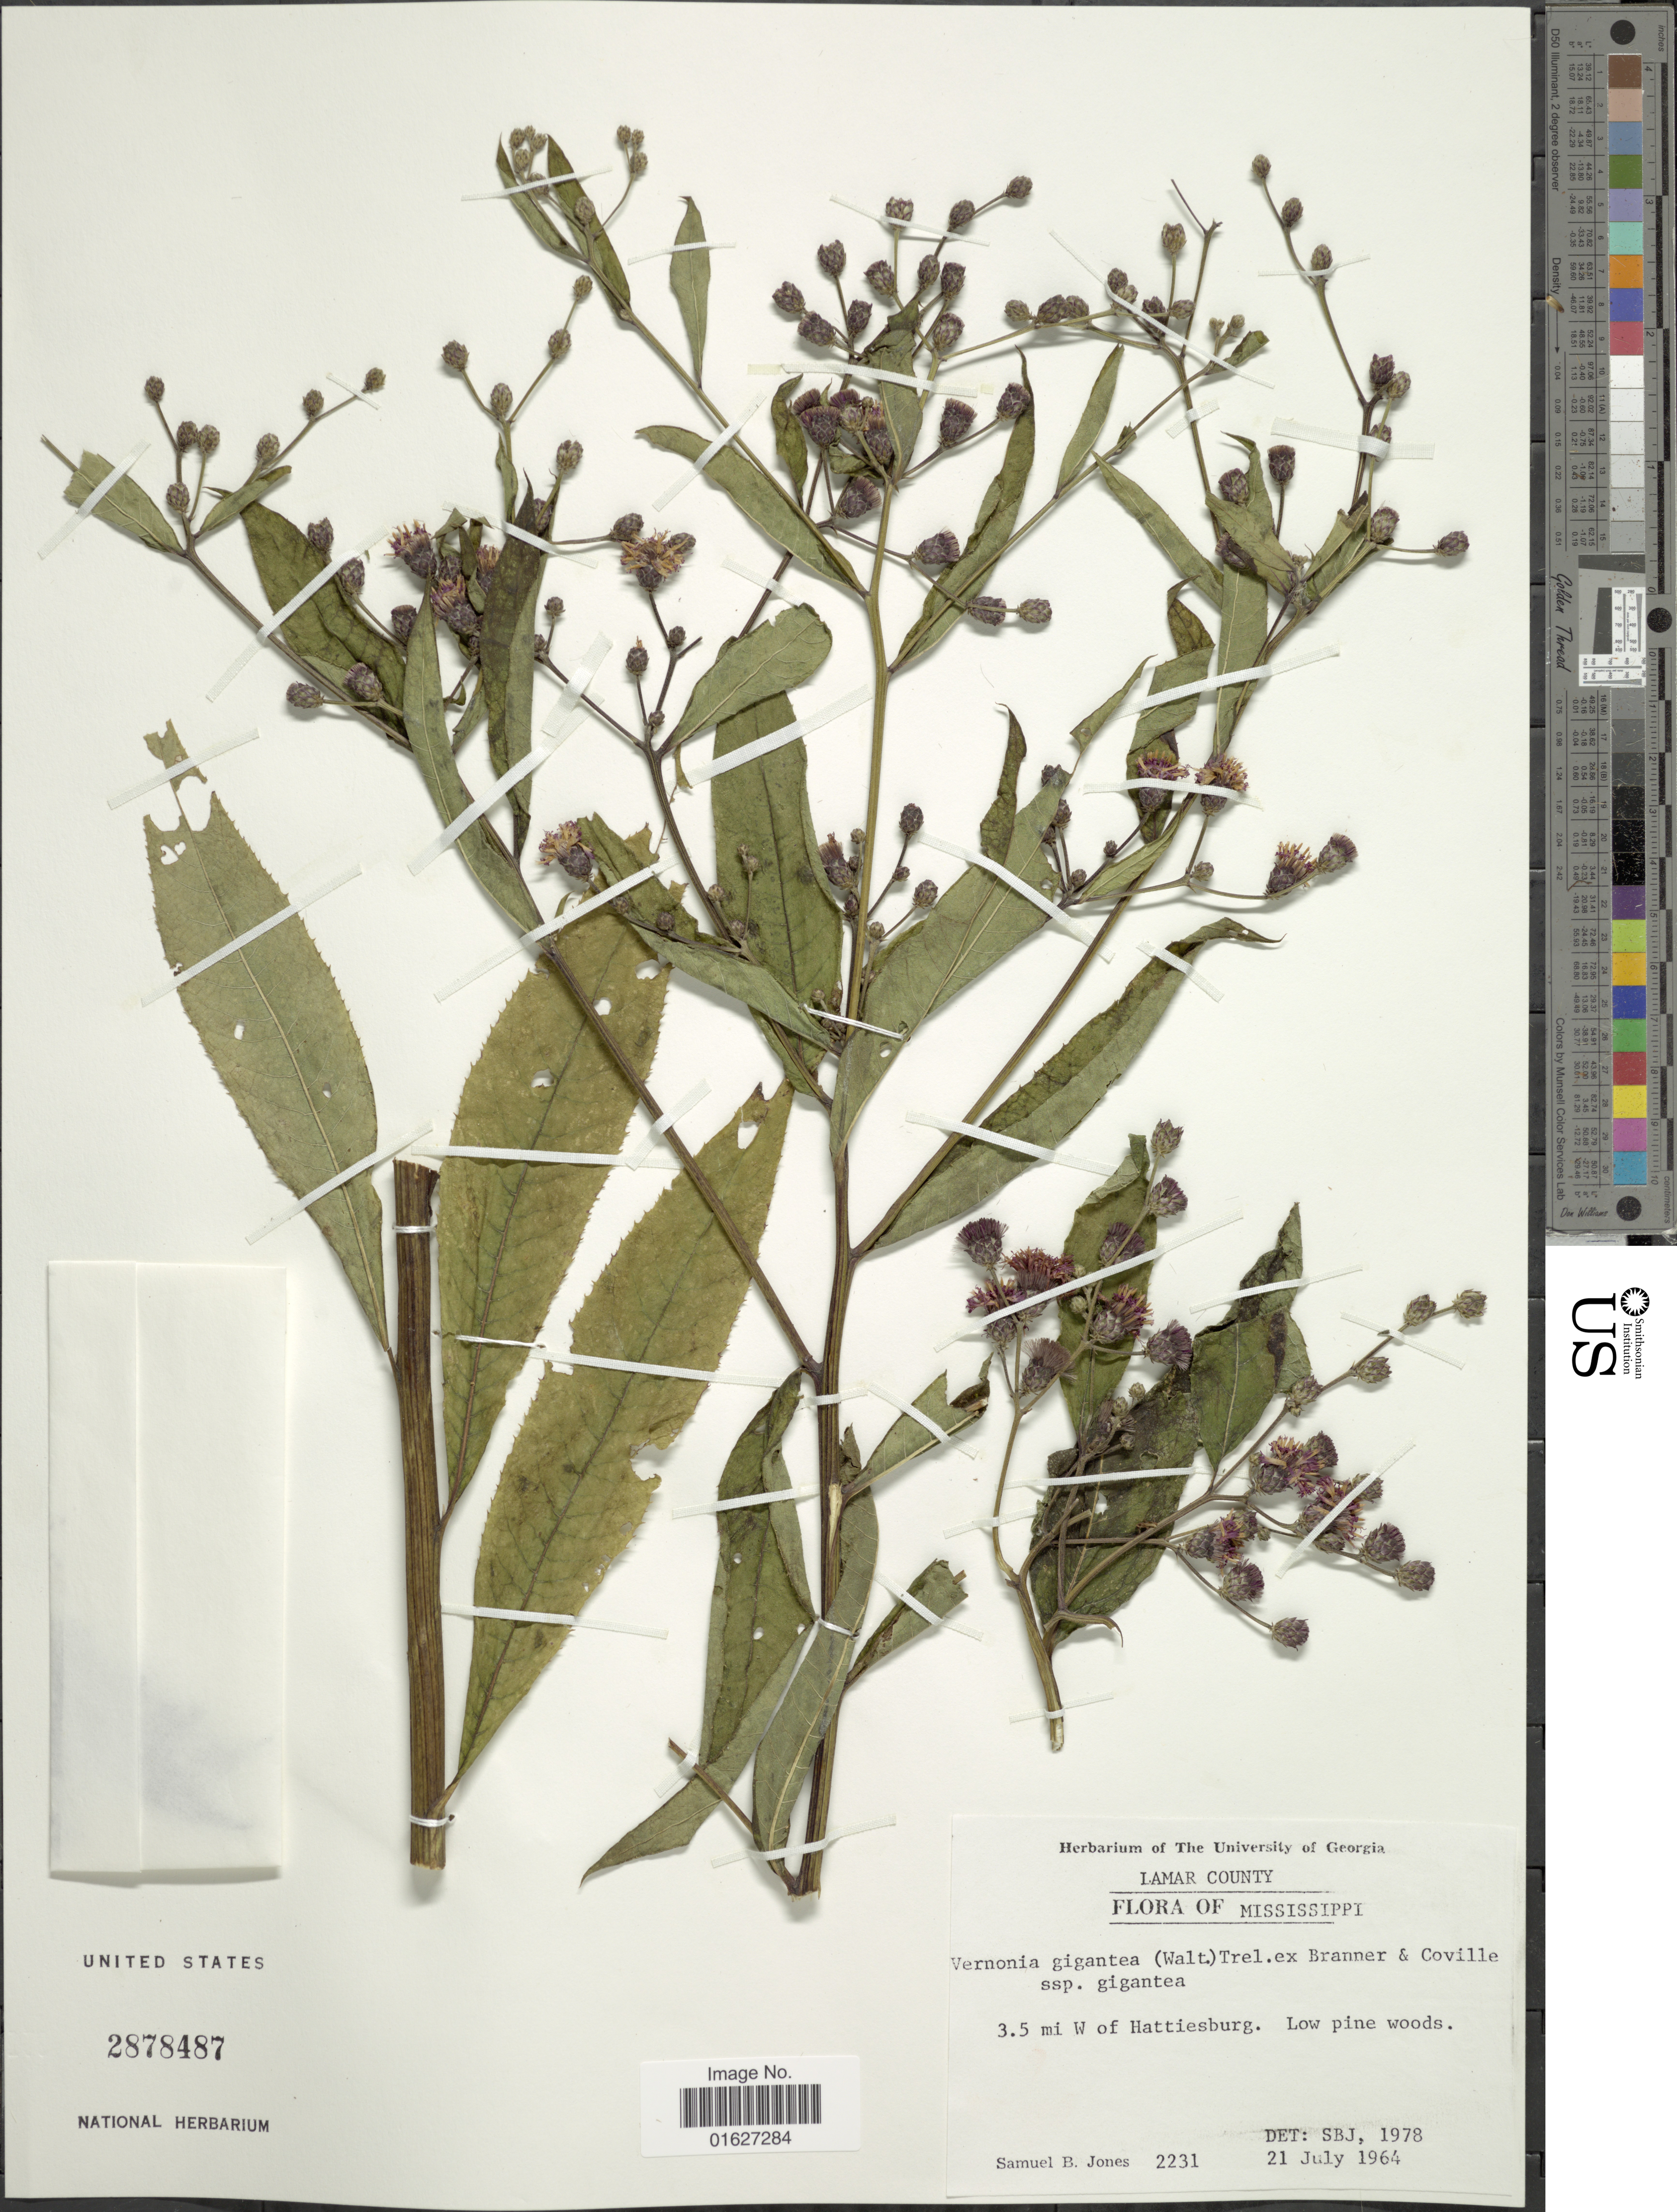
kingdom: Plantae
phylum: Tracheophyta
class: Magnoliopsida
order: Asterales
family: Asteraceae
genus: Vernonia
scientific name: Vernonia gigantea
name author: (Walter) Trel.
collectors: S. B. Jones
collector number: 2231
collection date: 1964-07-21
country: United States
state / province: Mississippi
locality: Lamar County. Mississippi. 3.5 mi W of Hattiesburg. Low pine woods.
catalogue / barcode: US 2878487